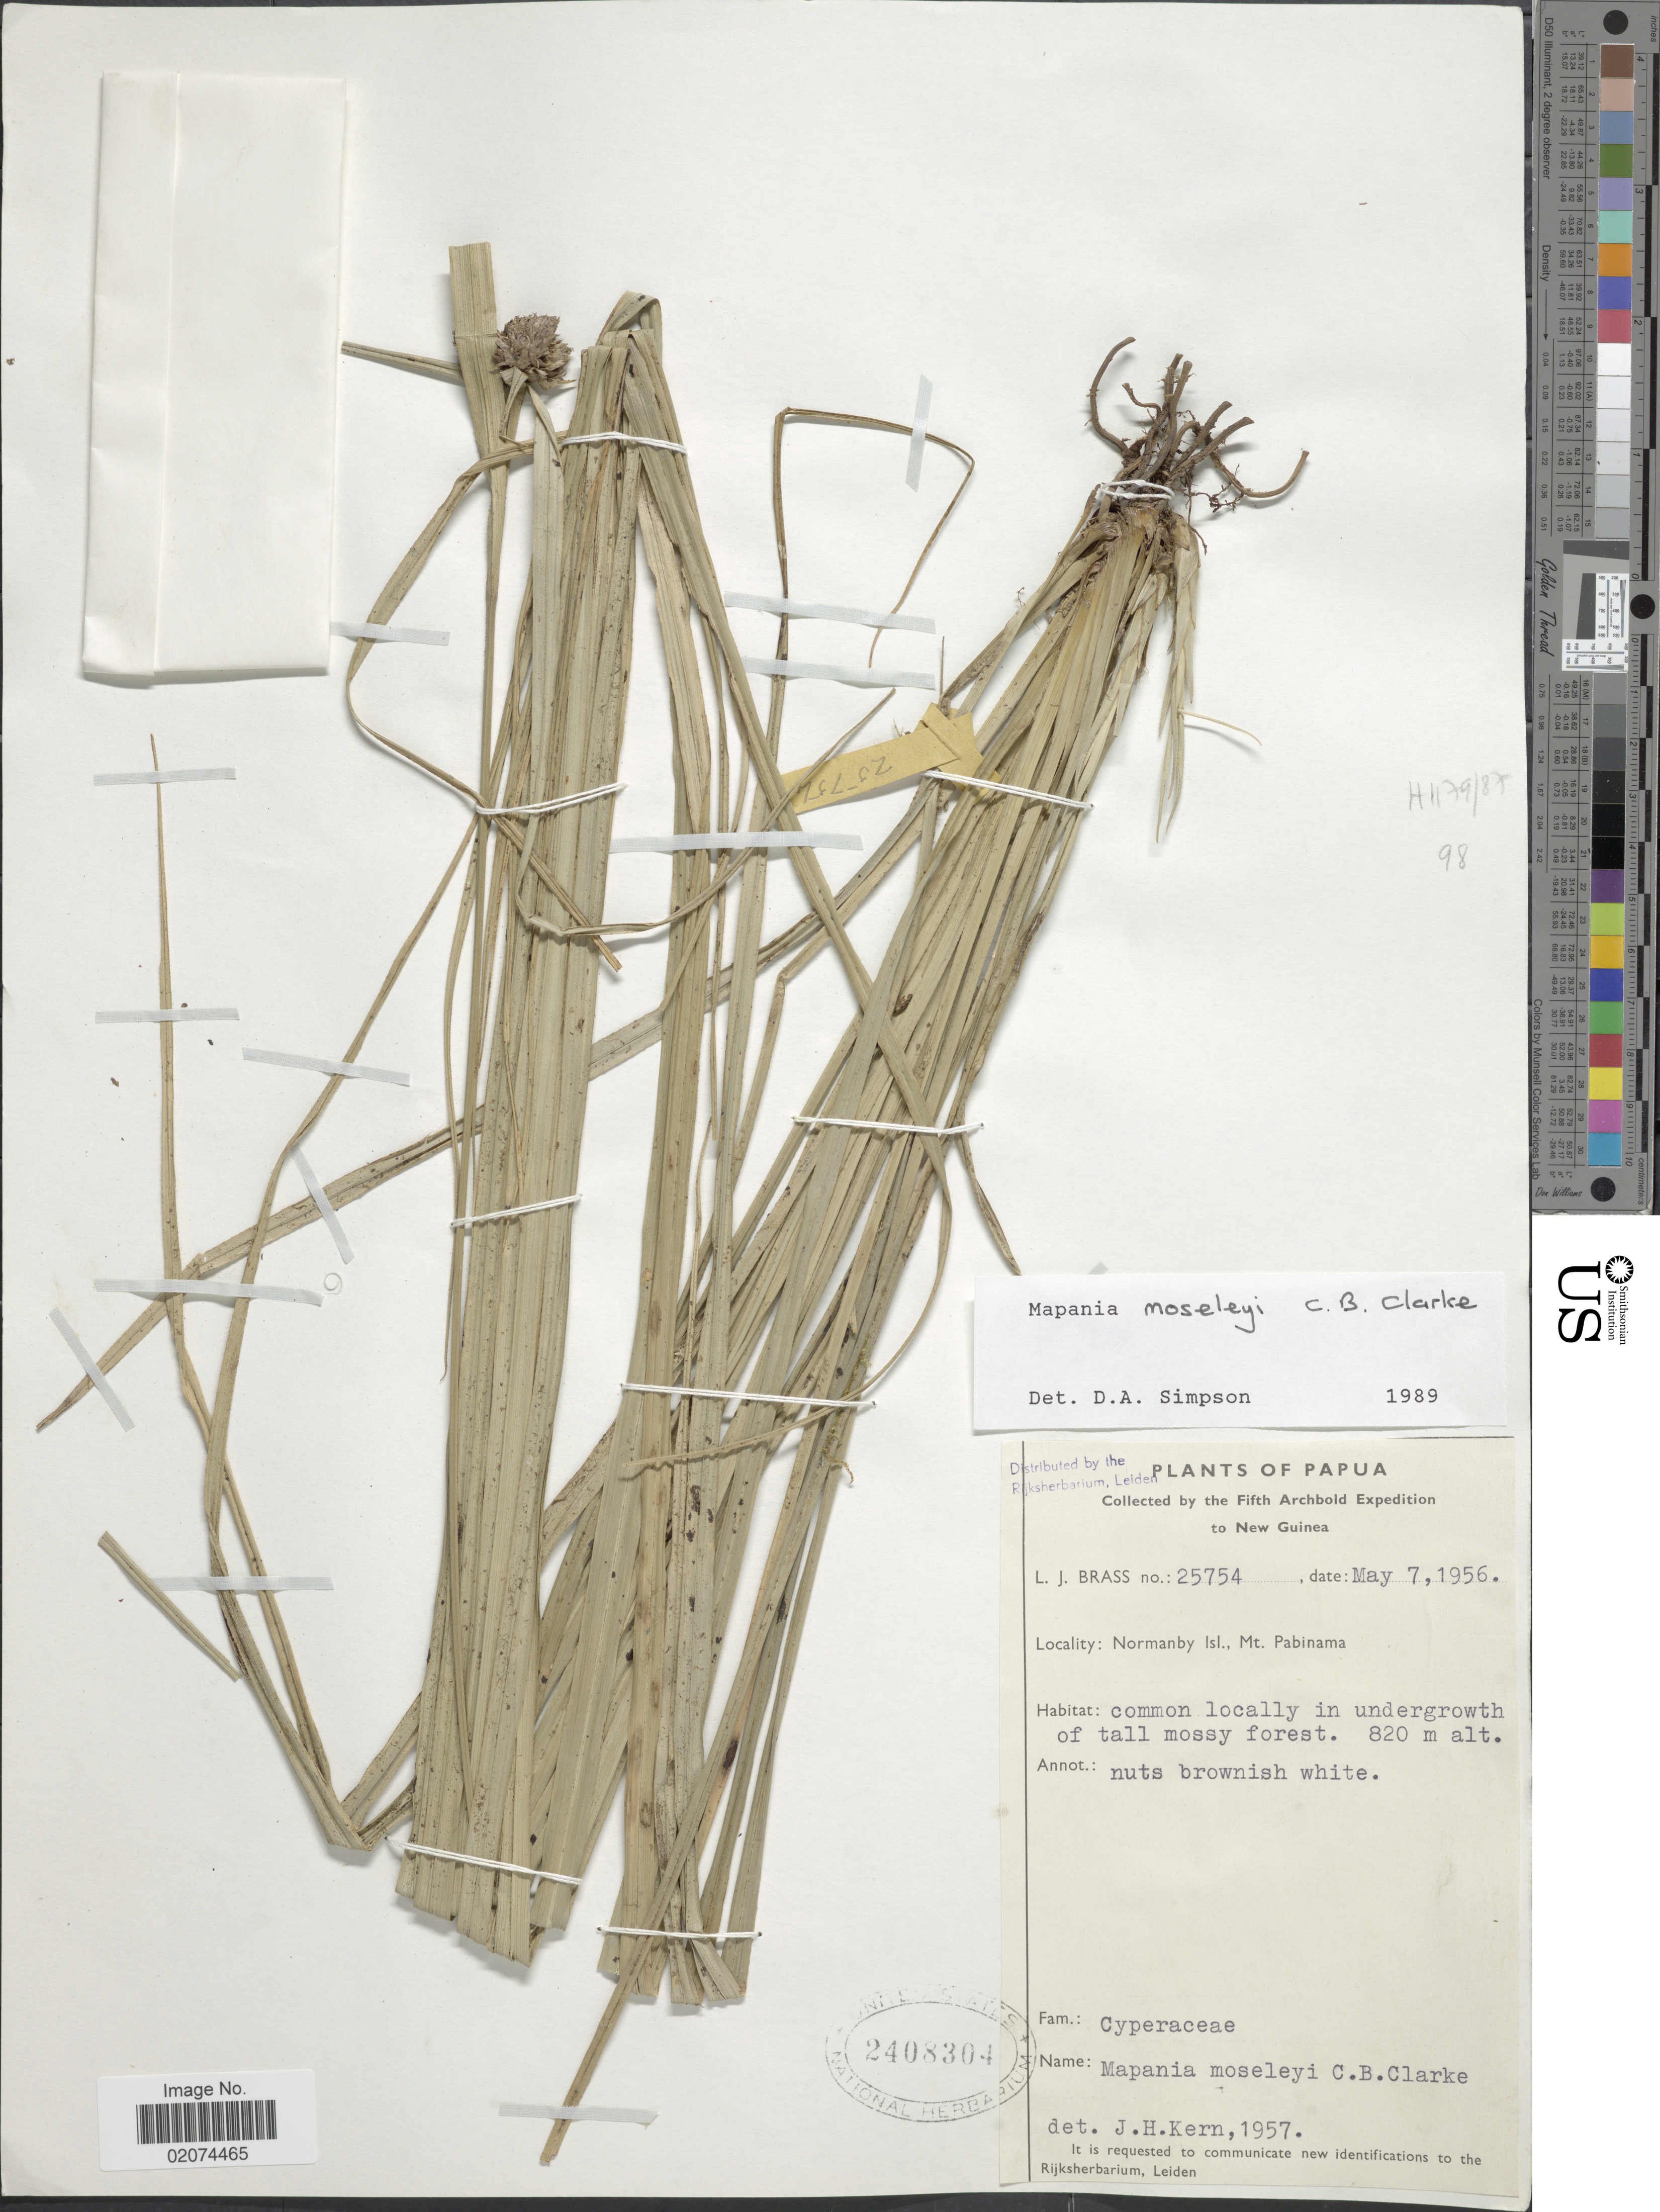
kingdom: Plantae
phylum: Tracheophyta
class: Liliopsida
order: Poales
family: Cyperaceae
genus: Mapania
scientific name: Mapania moseleyi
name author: C.B. Clarke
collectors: L. J. Brass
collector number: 25754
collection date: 1956-05-07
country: Papua New Guinea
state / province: Milne Bay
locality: Papua. New Guinea. Normanby Isl., Mts. Pabinama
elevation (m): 820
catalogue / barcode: US 2408304